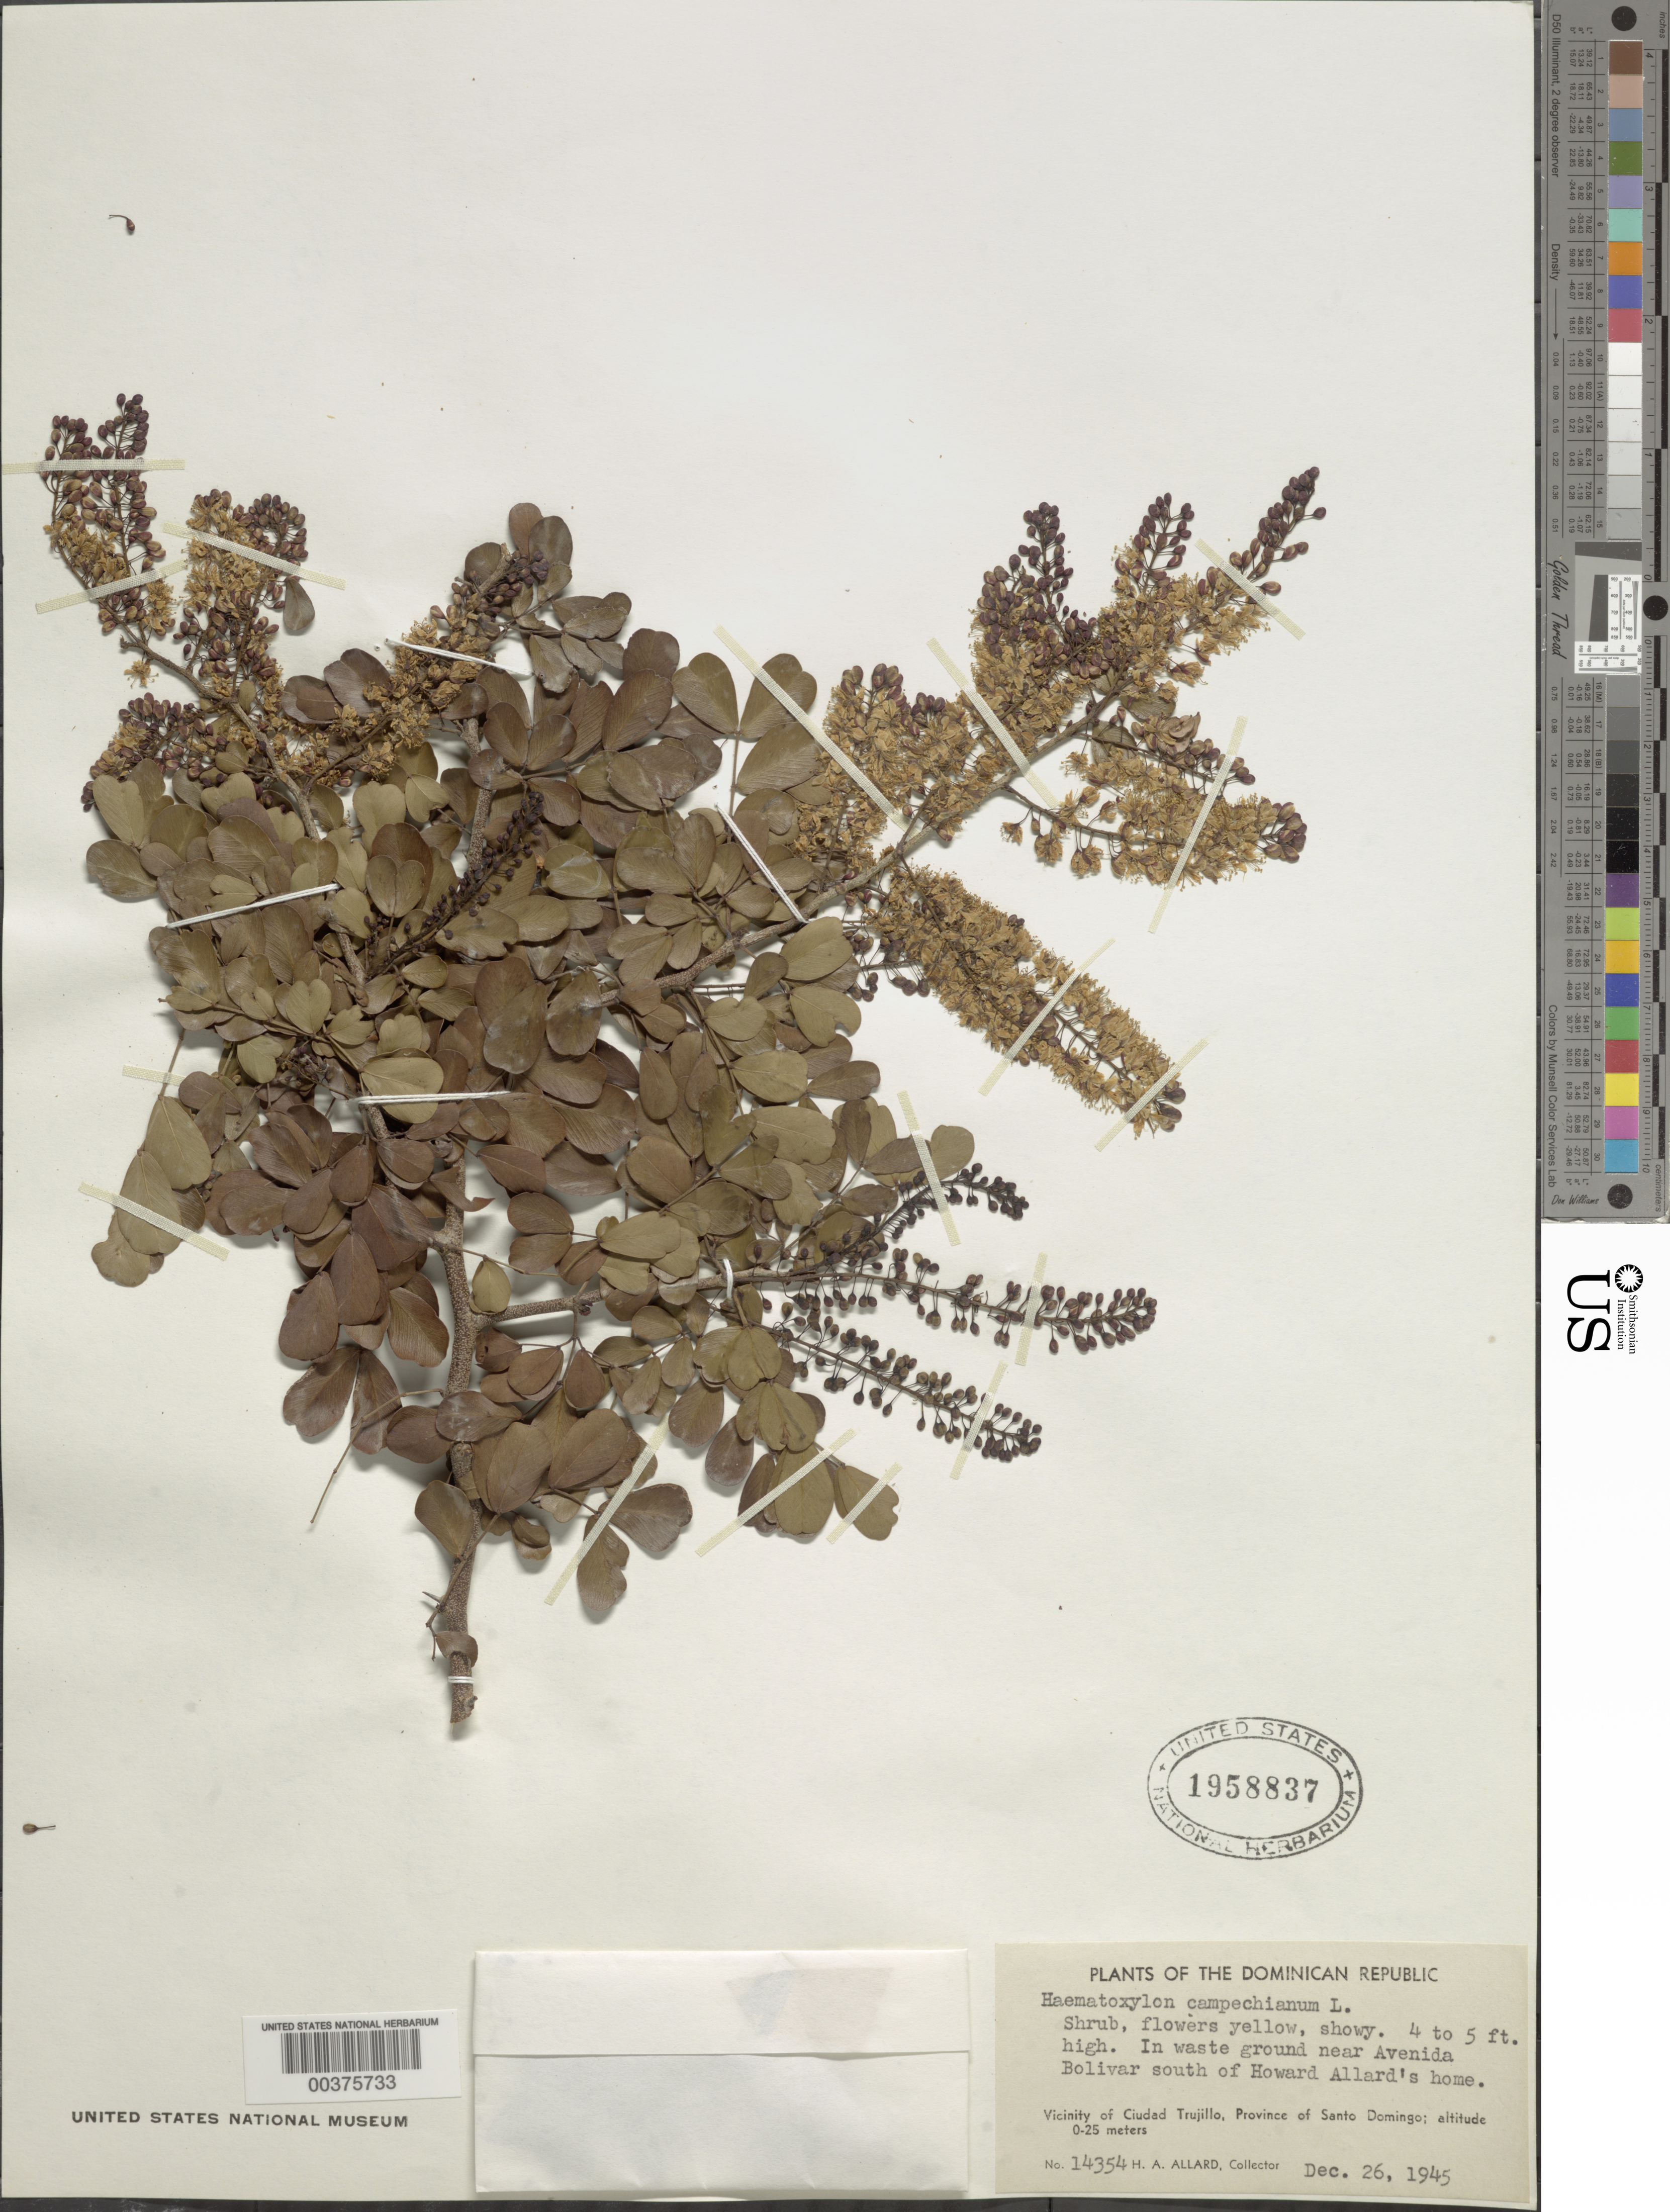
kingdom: Plantae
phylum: Tracheophyta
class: Magnoliopsida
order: Fabales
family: Fabaceae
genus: Haematoxylum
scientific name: Haematoxylum campechianum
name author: L.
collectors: H. A. Allard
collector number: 14354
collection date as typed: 26 Dec 1945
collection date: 1945-12-26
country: Dominican Republic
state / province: Distrito Nacional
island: Hispaniola Island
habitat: In waste ground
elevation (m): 0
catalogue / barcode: US 1958837